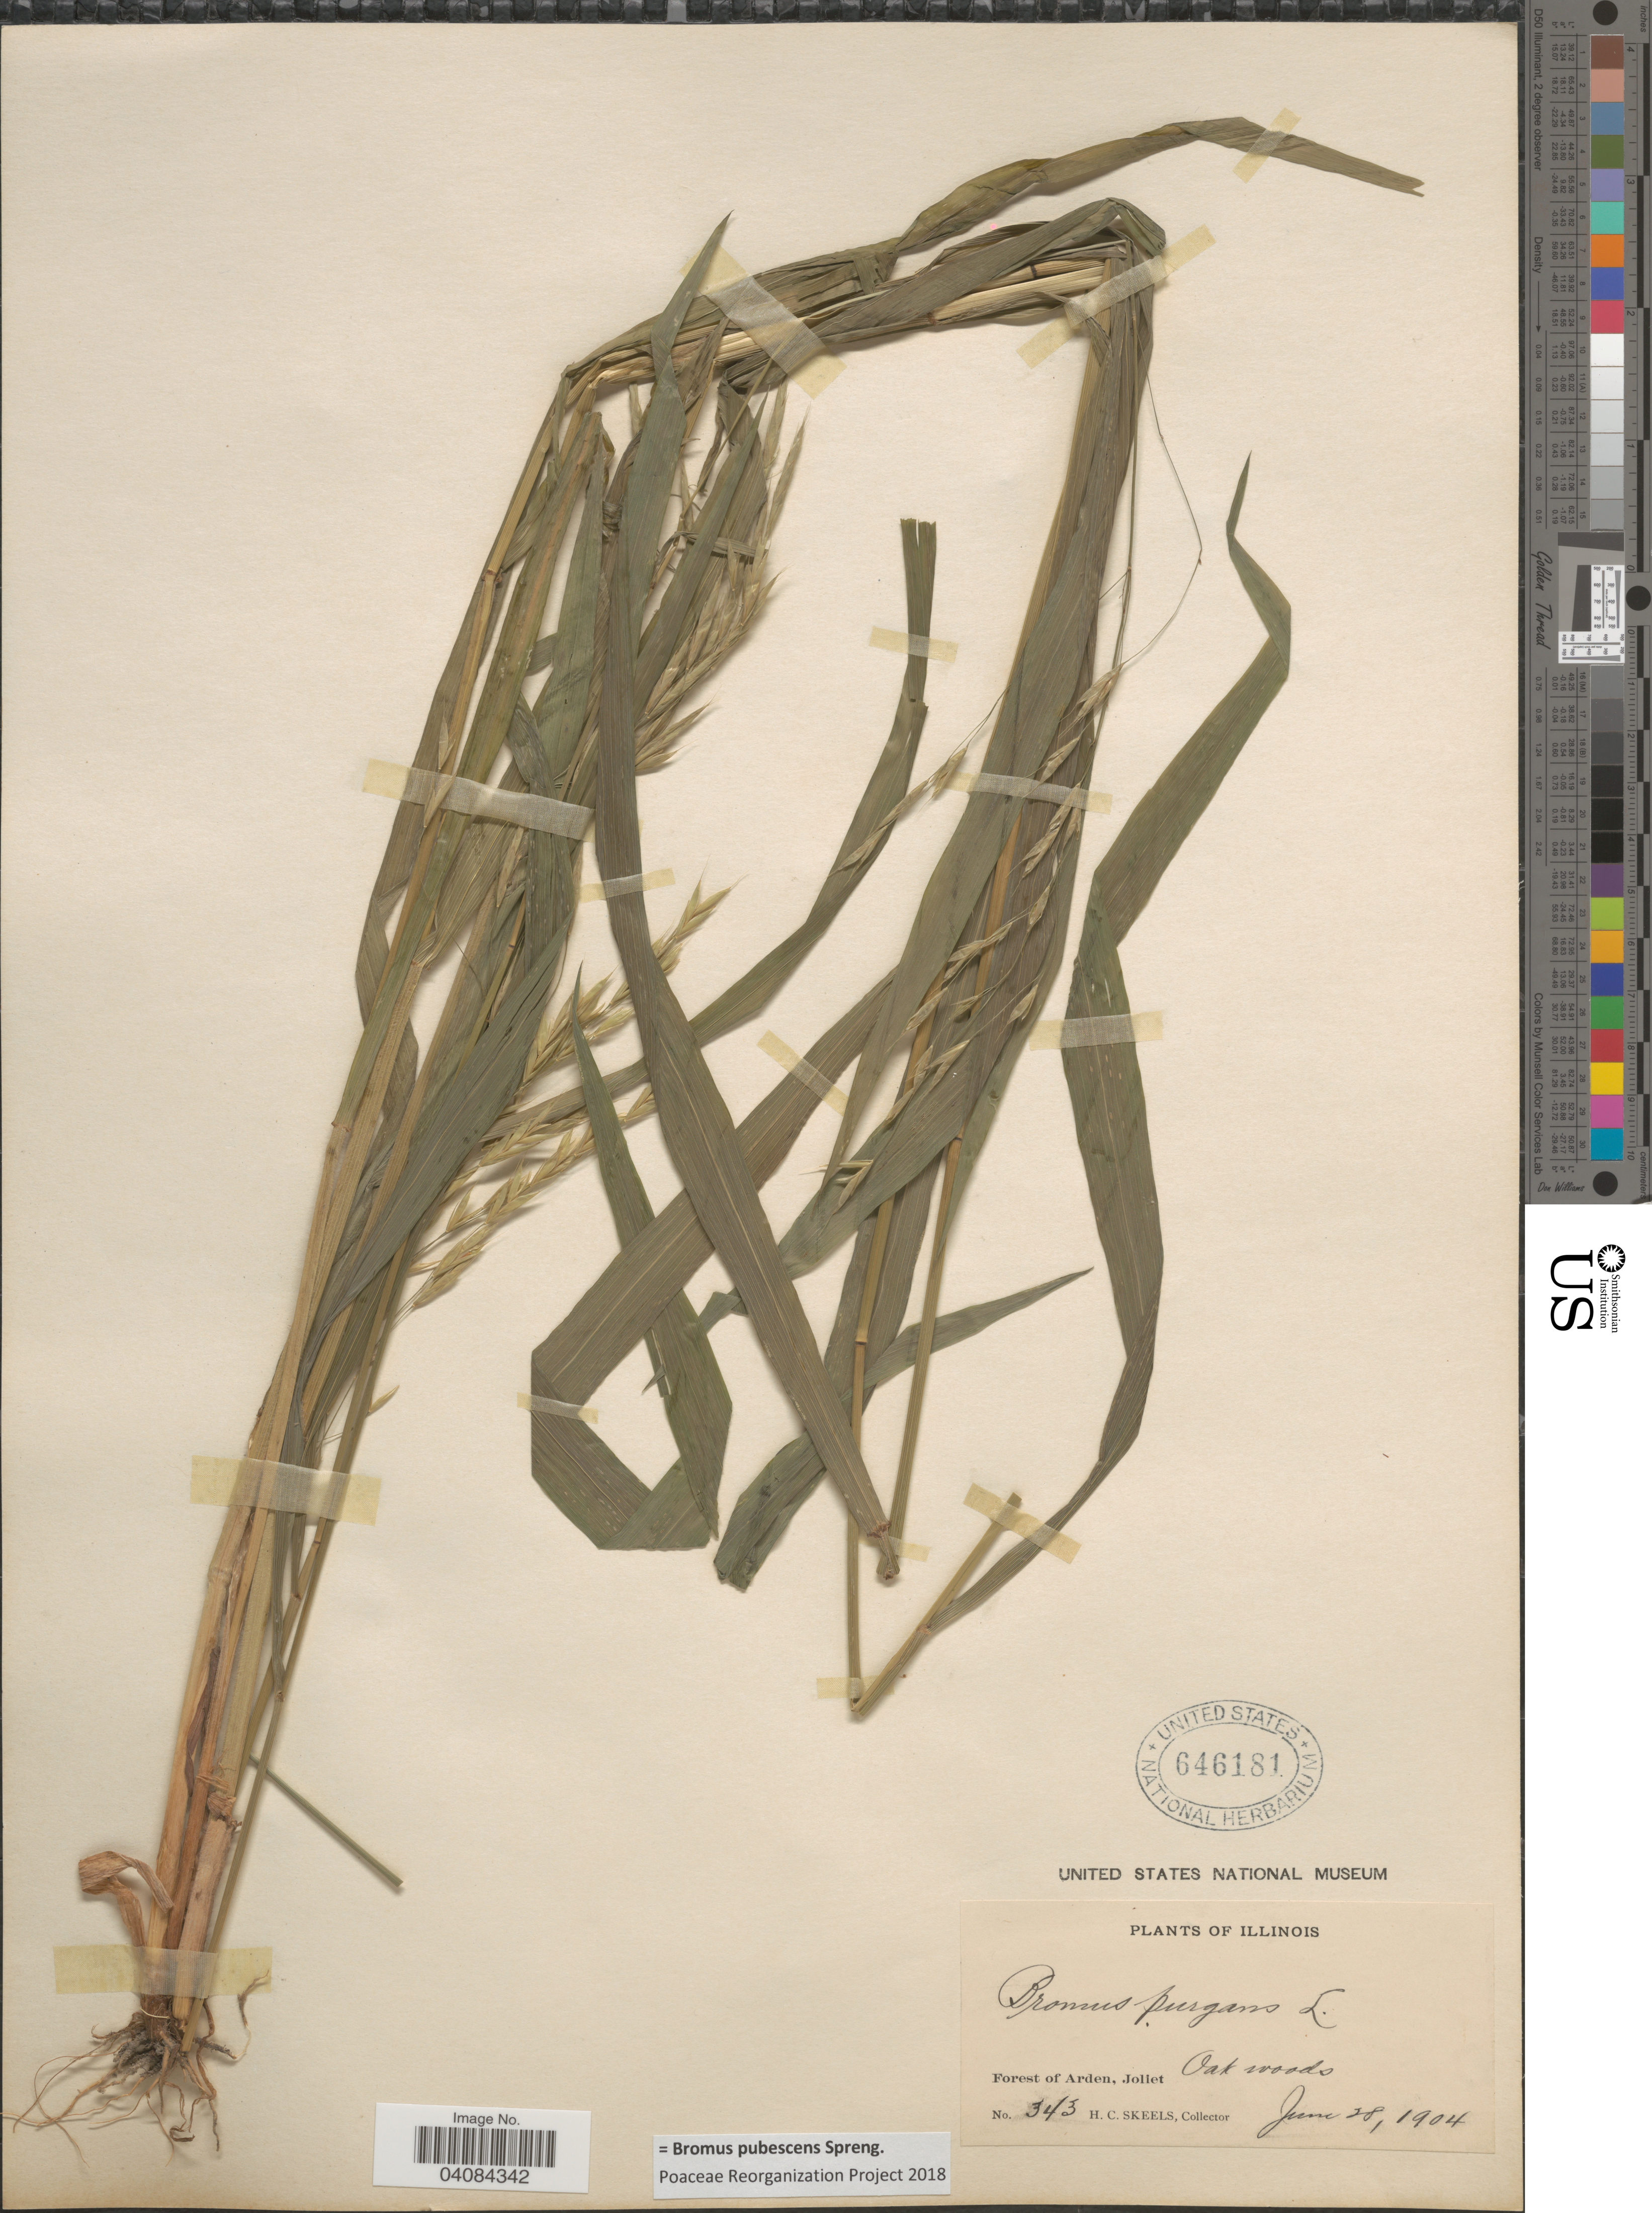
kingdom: Plantae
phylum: Tracheophyta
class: Liliopsida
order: Poales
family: Poaceae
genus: Bromus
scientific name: Bromus pubescens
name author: Muhl. ex Willd.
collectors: H. Skeels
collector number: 343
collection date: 1904-06-28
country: United States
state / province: Illinois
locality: Forest of Arden, Joliet.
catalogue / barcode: US 646181